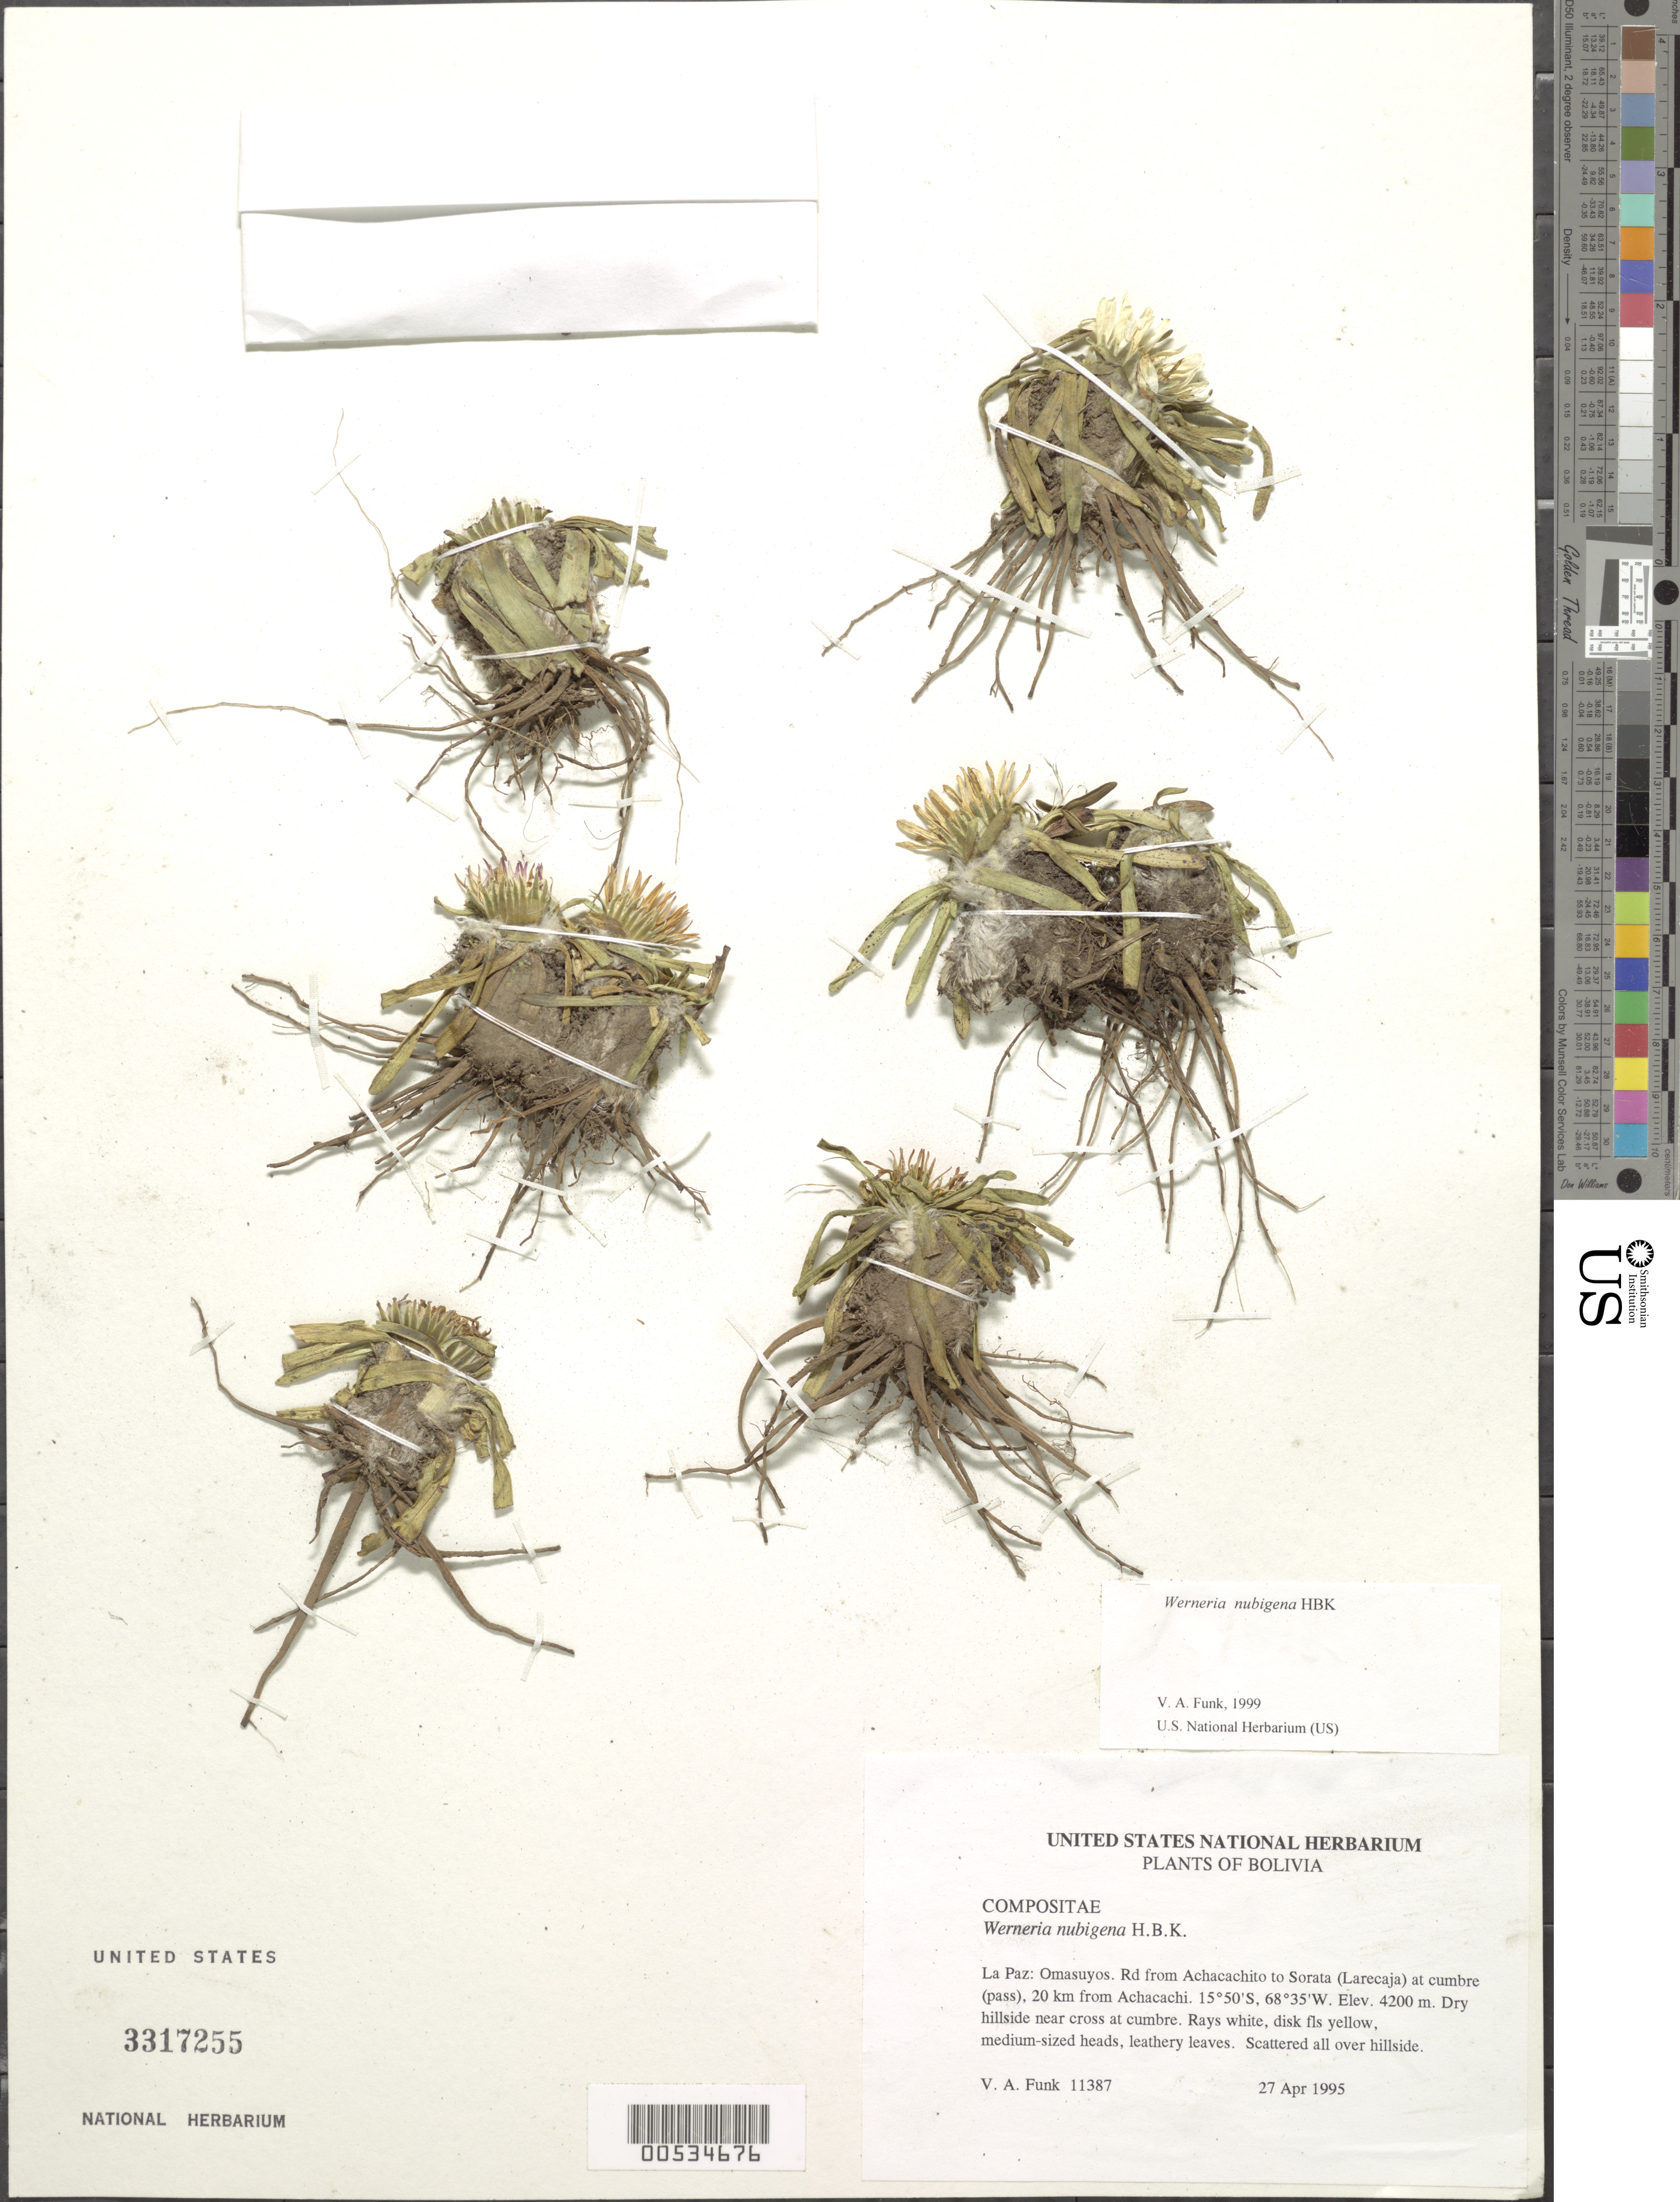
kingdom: Plantae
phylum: Tracheophyta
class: Magnoliopsida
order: Asterales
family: Asteraceae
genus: Werneria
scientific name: Werneria nubigena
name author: Kunth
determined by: Funk, Vicki A., (BOT), Smithsonian Institution - National Museum of Natural History (UNITED STATES)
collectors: V. Funk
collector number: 11387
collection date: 1995-04-27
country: Bolivia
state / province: La Paz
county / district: Omasuyos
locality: Achacachito to Sorata (Larecaja) at cumbre (pass), 20 km from Achacachi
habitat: Dry hillside near cross at cumbre; all over hillside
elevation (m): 4200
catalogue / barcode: US 3317255